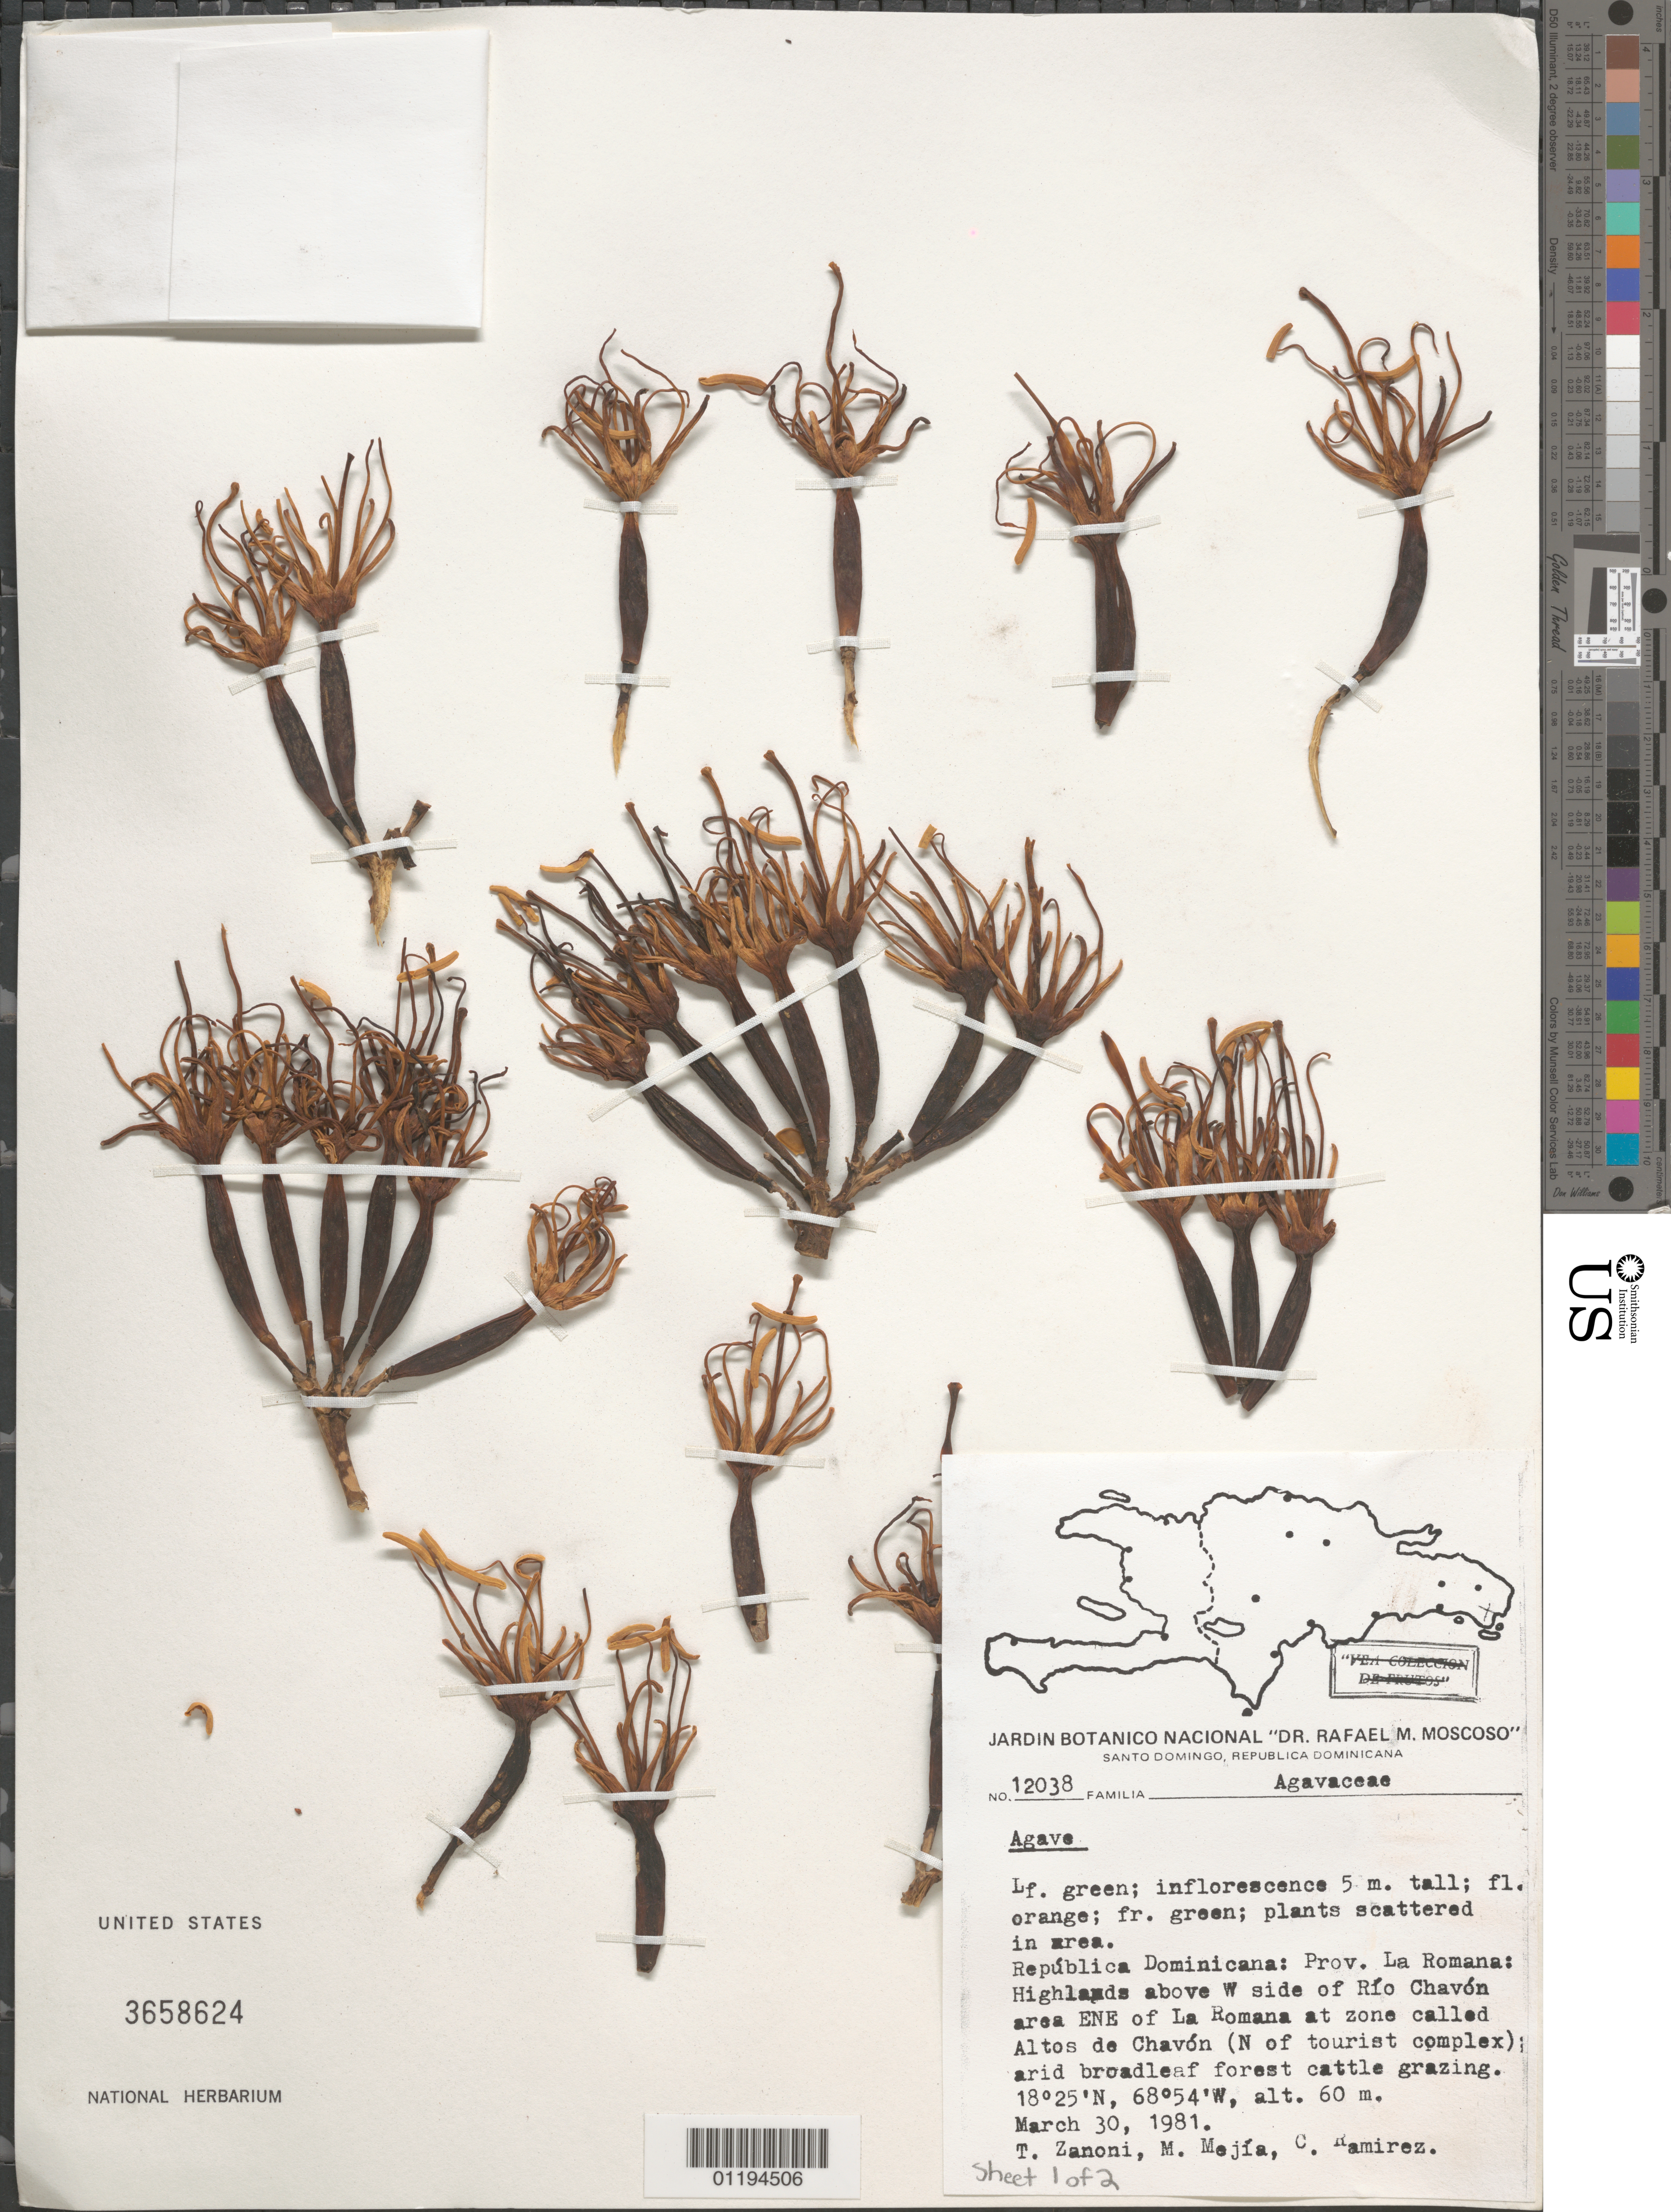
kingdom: Plantae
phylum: Tracheophyta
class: Liliopsida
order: Asparagales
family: Asparagaceae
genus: Agave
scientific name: Agave sp.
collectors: T. A. Zanoni, M. Mejia & C. Ramirez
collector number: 12038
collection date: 1981-03-30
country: Dominican Republic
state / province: La Romana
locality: Highlands above w side of Rio Chavon, area ENE of La Romana at zone called Altos de Chavon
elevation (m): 60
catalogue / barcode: US 3658624